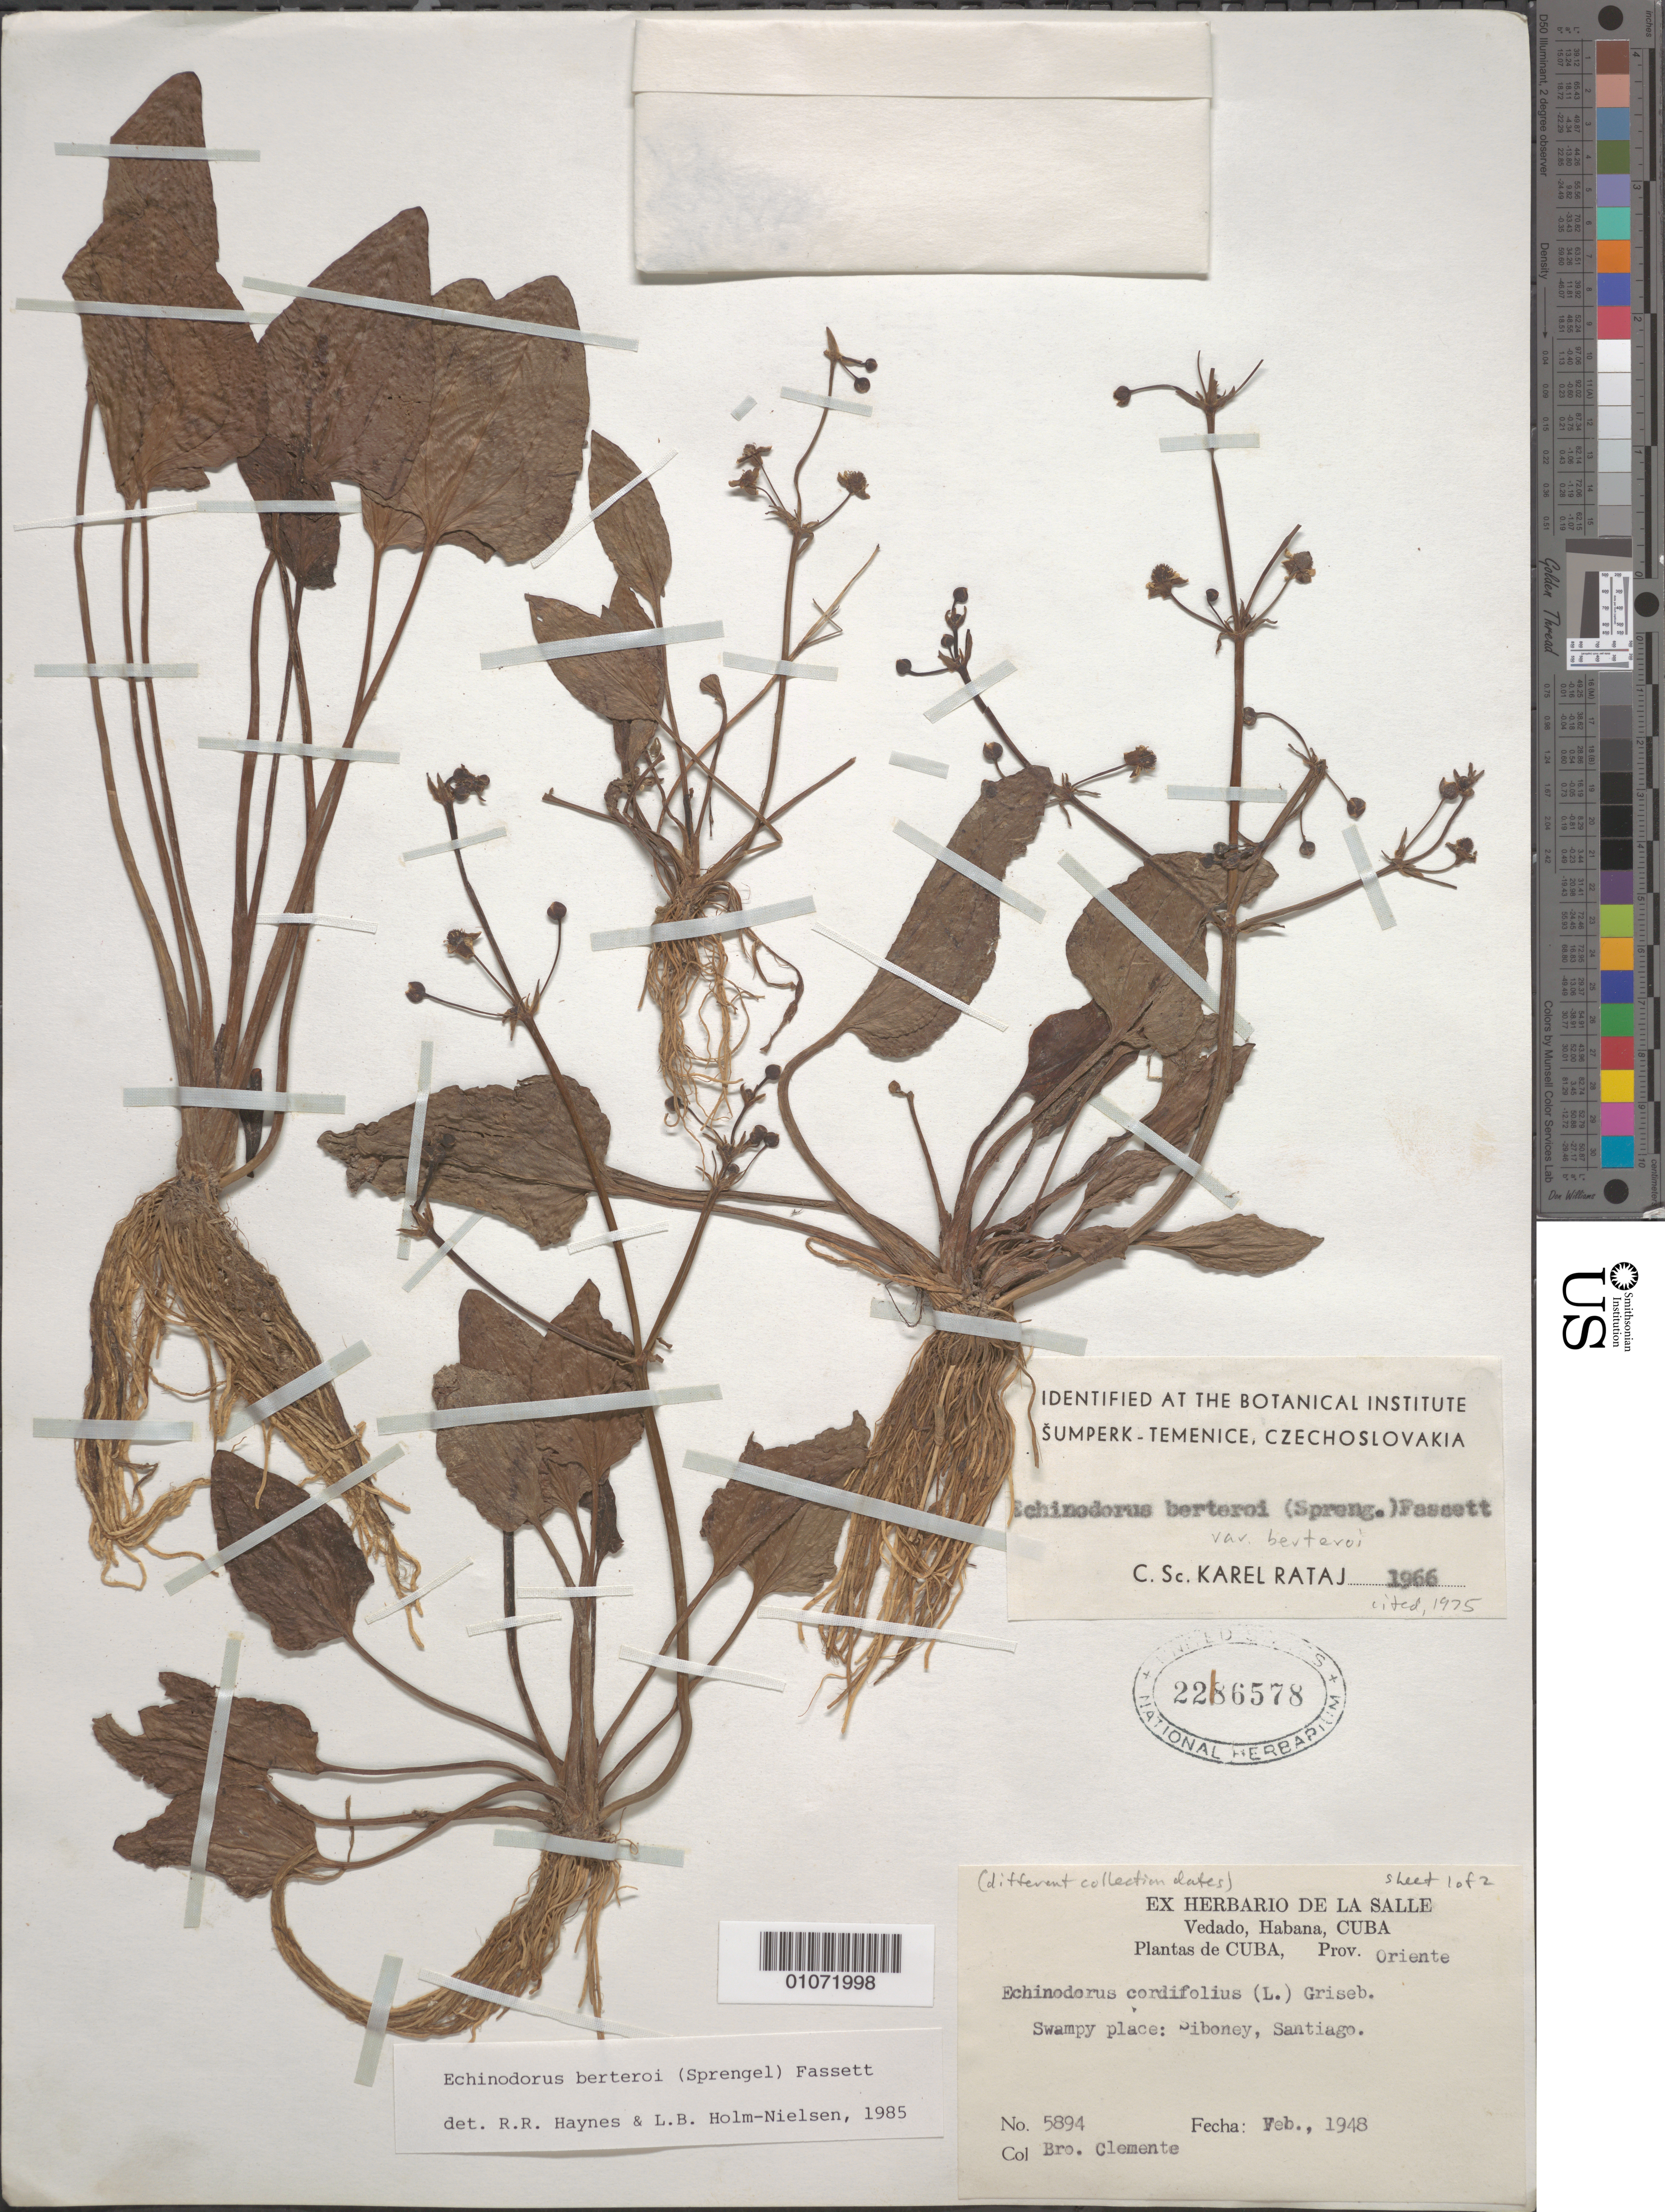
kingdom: Plantae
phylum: Tracheophyta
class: Liliopsida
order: Alismatales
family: Alismataceae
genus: Echinodorus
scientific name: Echinodorus berteroi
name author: (Spreng.) Fassett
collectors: Bro. Clemente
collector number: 5894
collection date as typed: Feb 1948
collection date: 1948-02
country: Cuba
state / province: La Habana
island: Cuba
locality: Swampy Place: Siboney, Santiago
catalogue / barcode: US 2286578